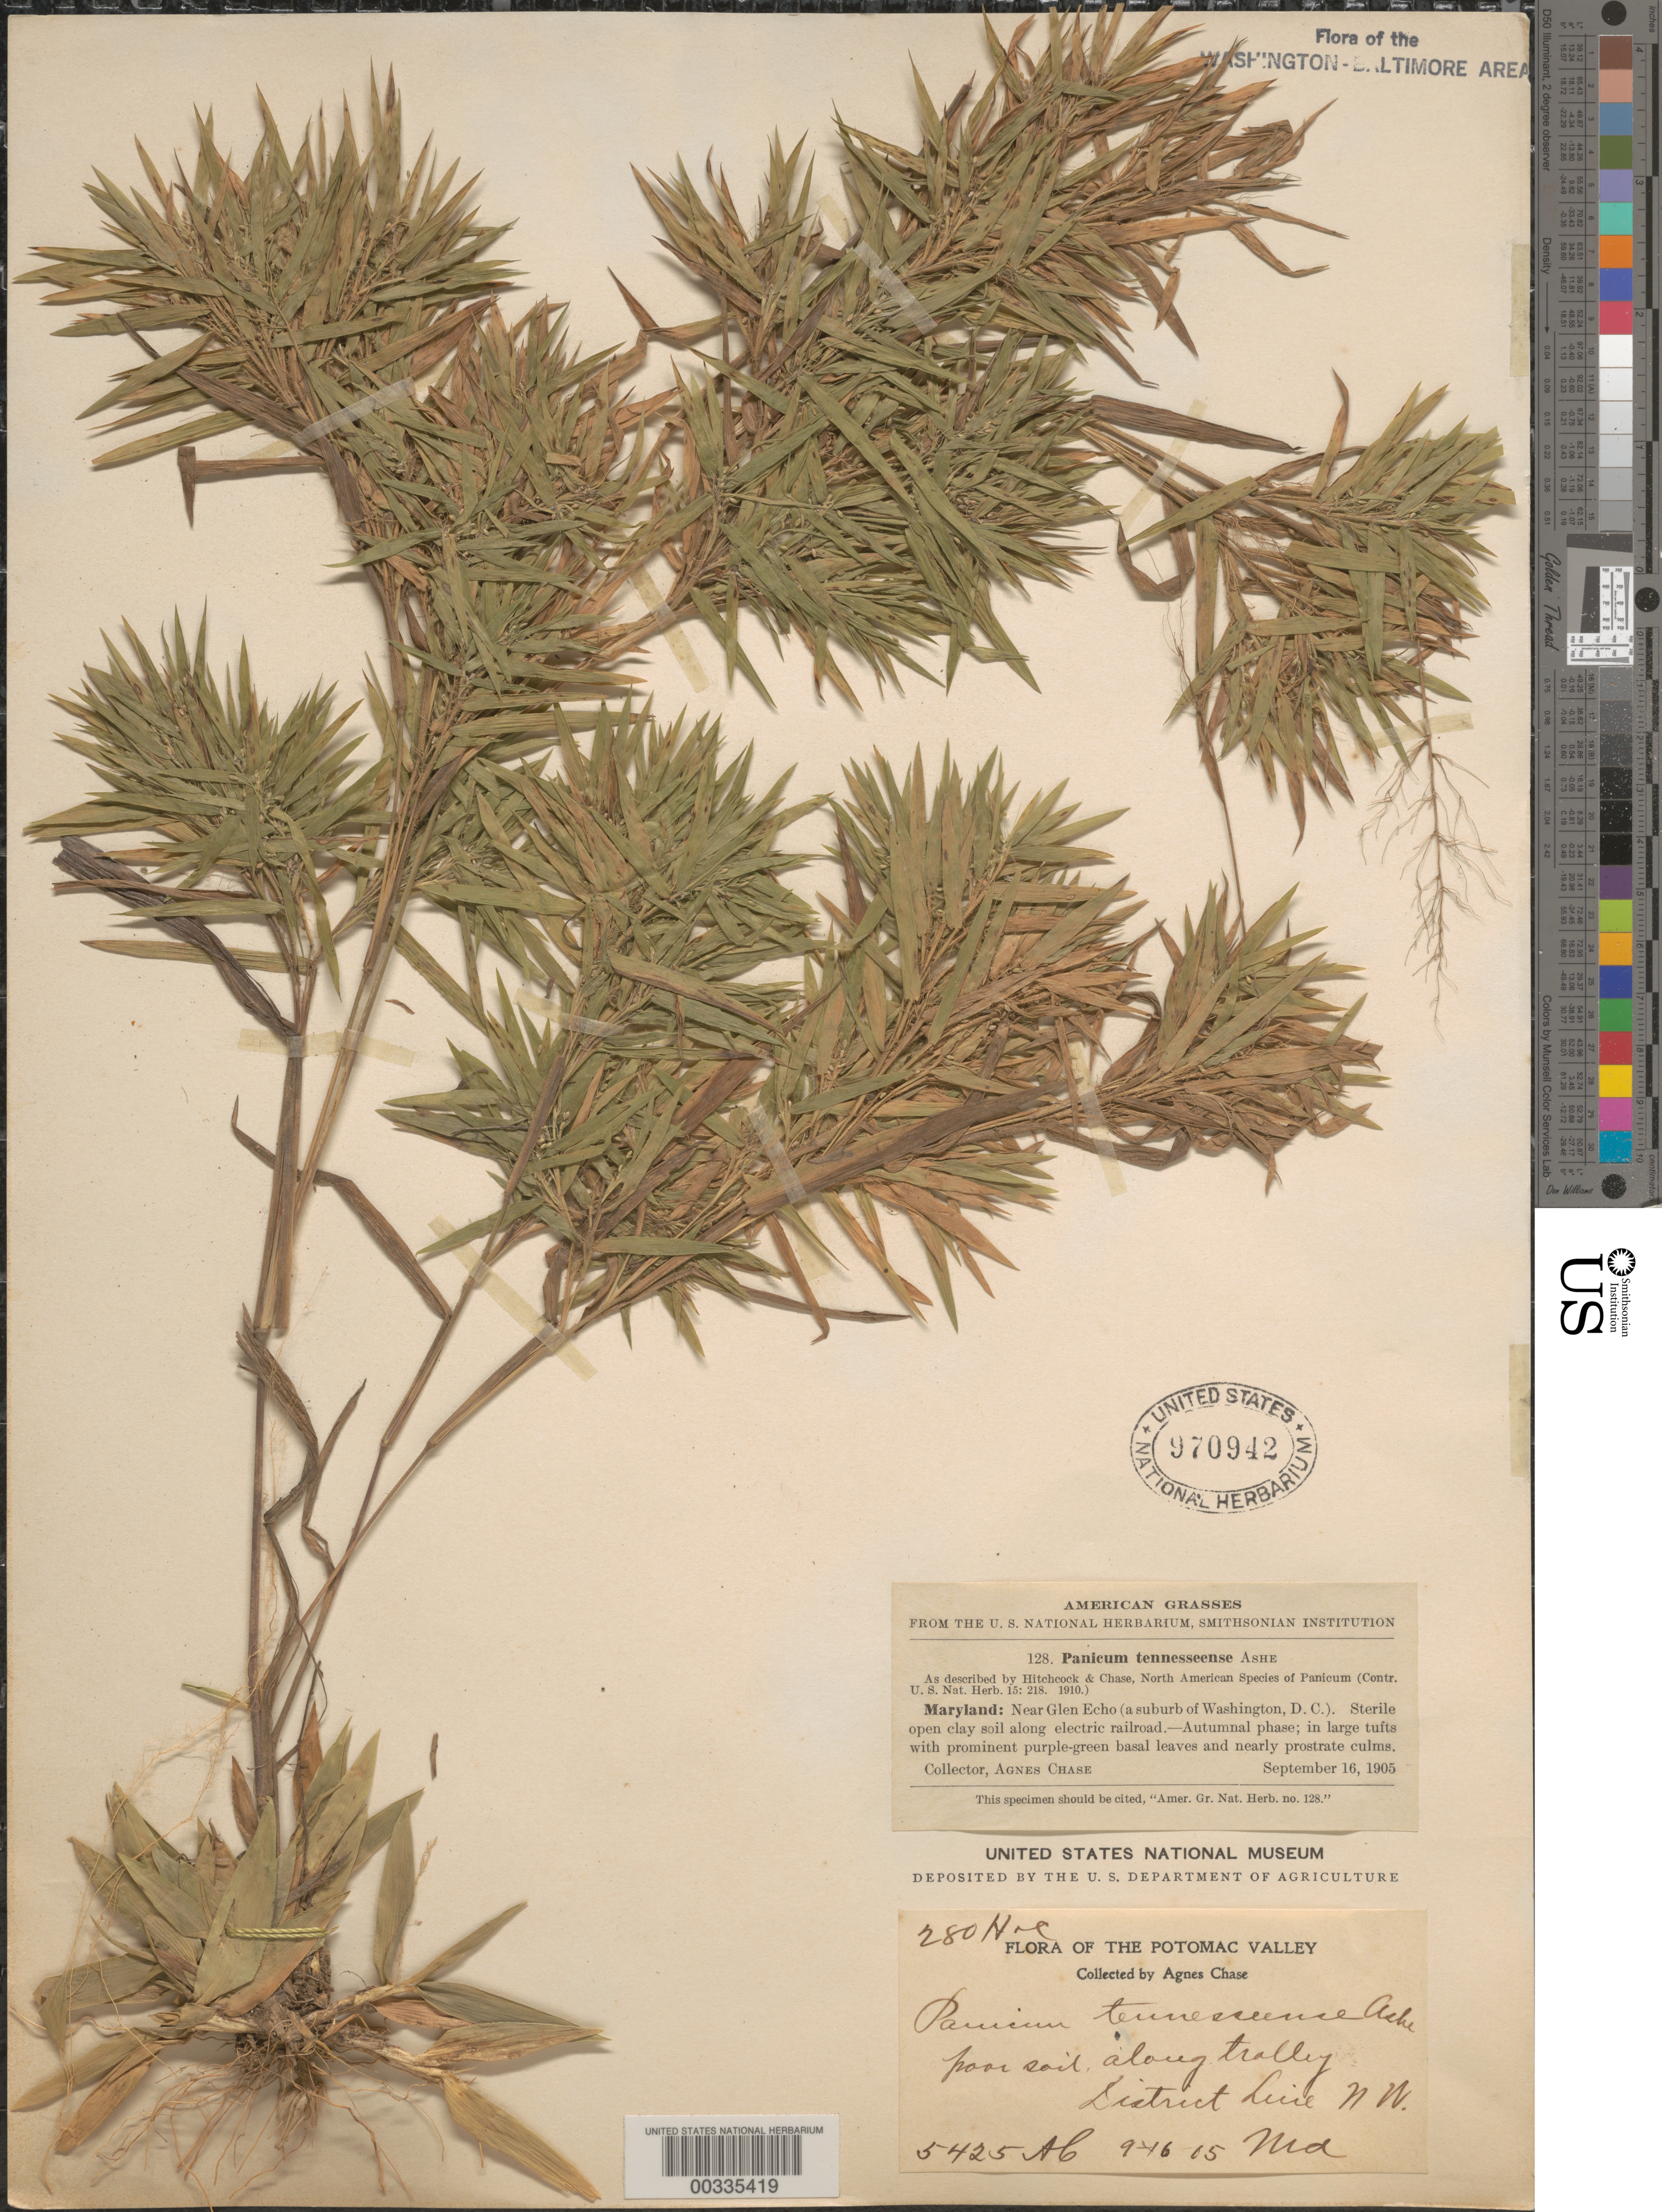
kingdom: Plantae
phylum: Tracheophyta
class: Liliopsida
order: Poales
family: Poaceae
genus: Dichanthelium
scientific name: Dichanthelium acuminatum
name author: (Sw.) Gould & C.A. Clark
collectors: A. Chase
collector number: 5425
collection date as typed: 16 Sep 1915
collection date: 1915-09-16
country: United States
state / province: Maryland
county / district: Montgomery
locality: Near Glen Echo, District line, NW C. & O. Canal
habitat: Sterile open clay soil along trolley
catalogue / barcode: US 970942